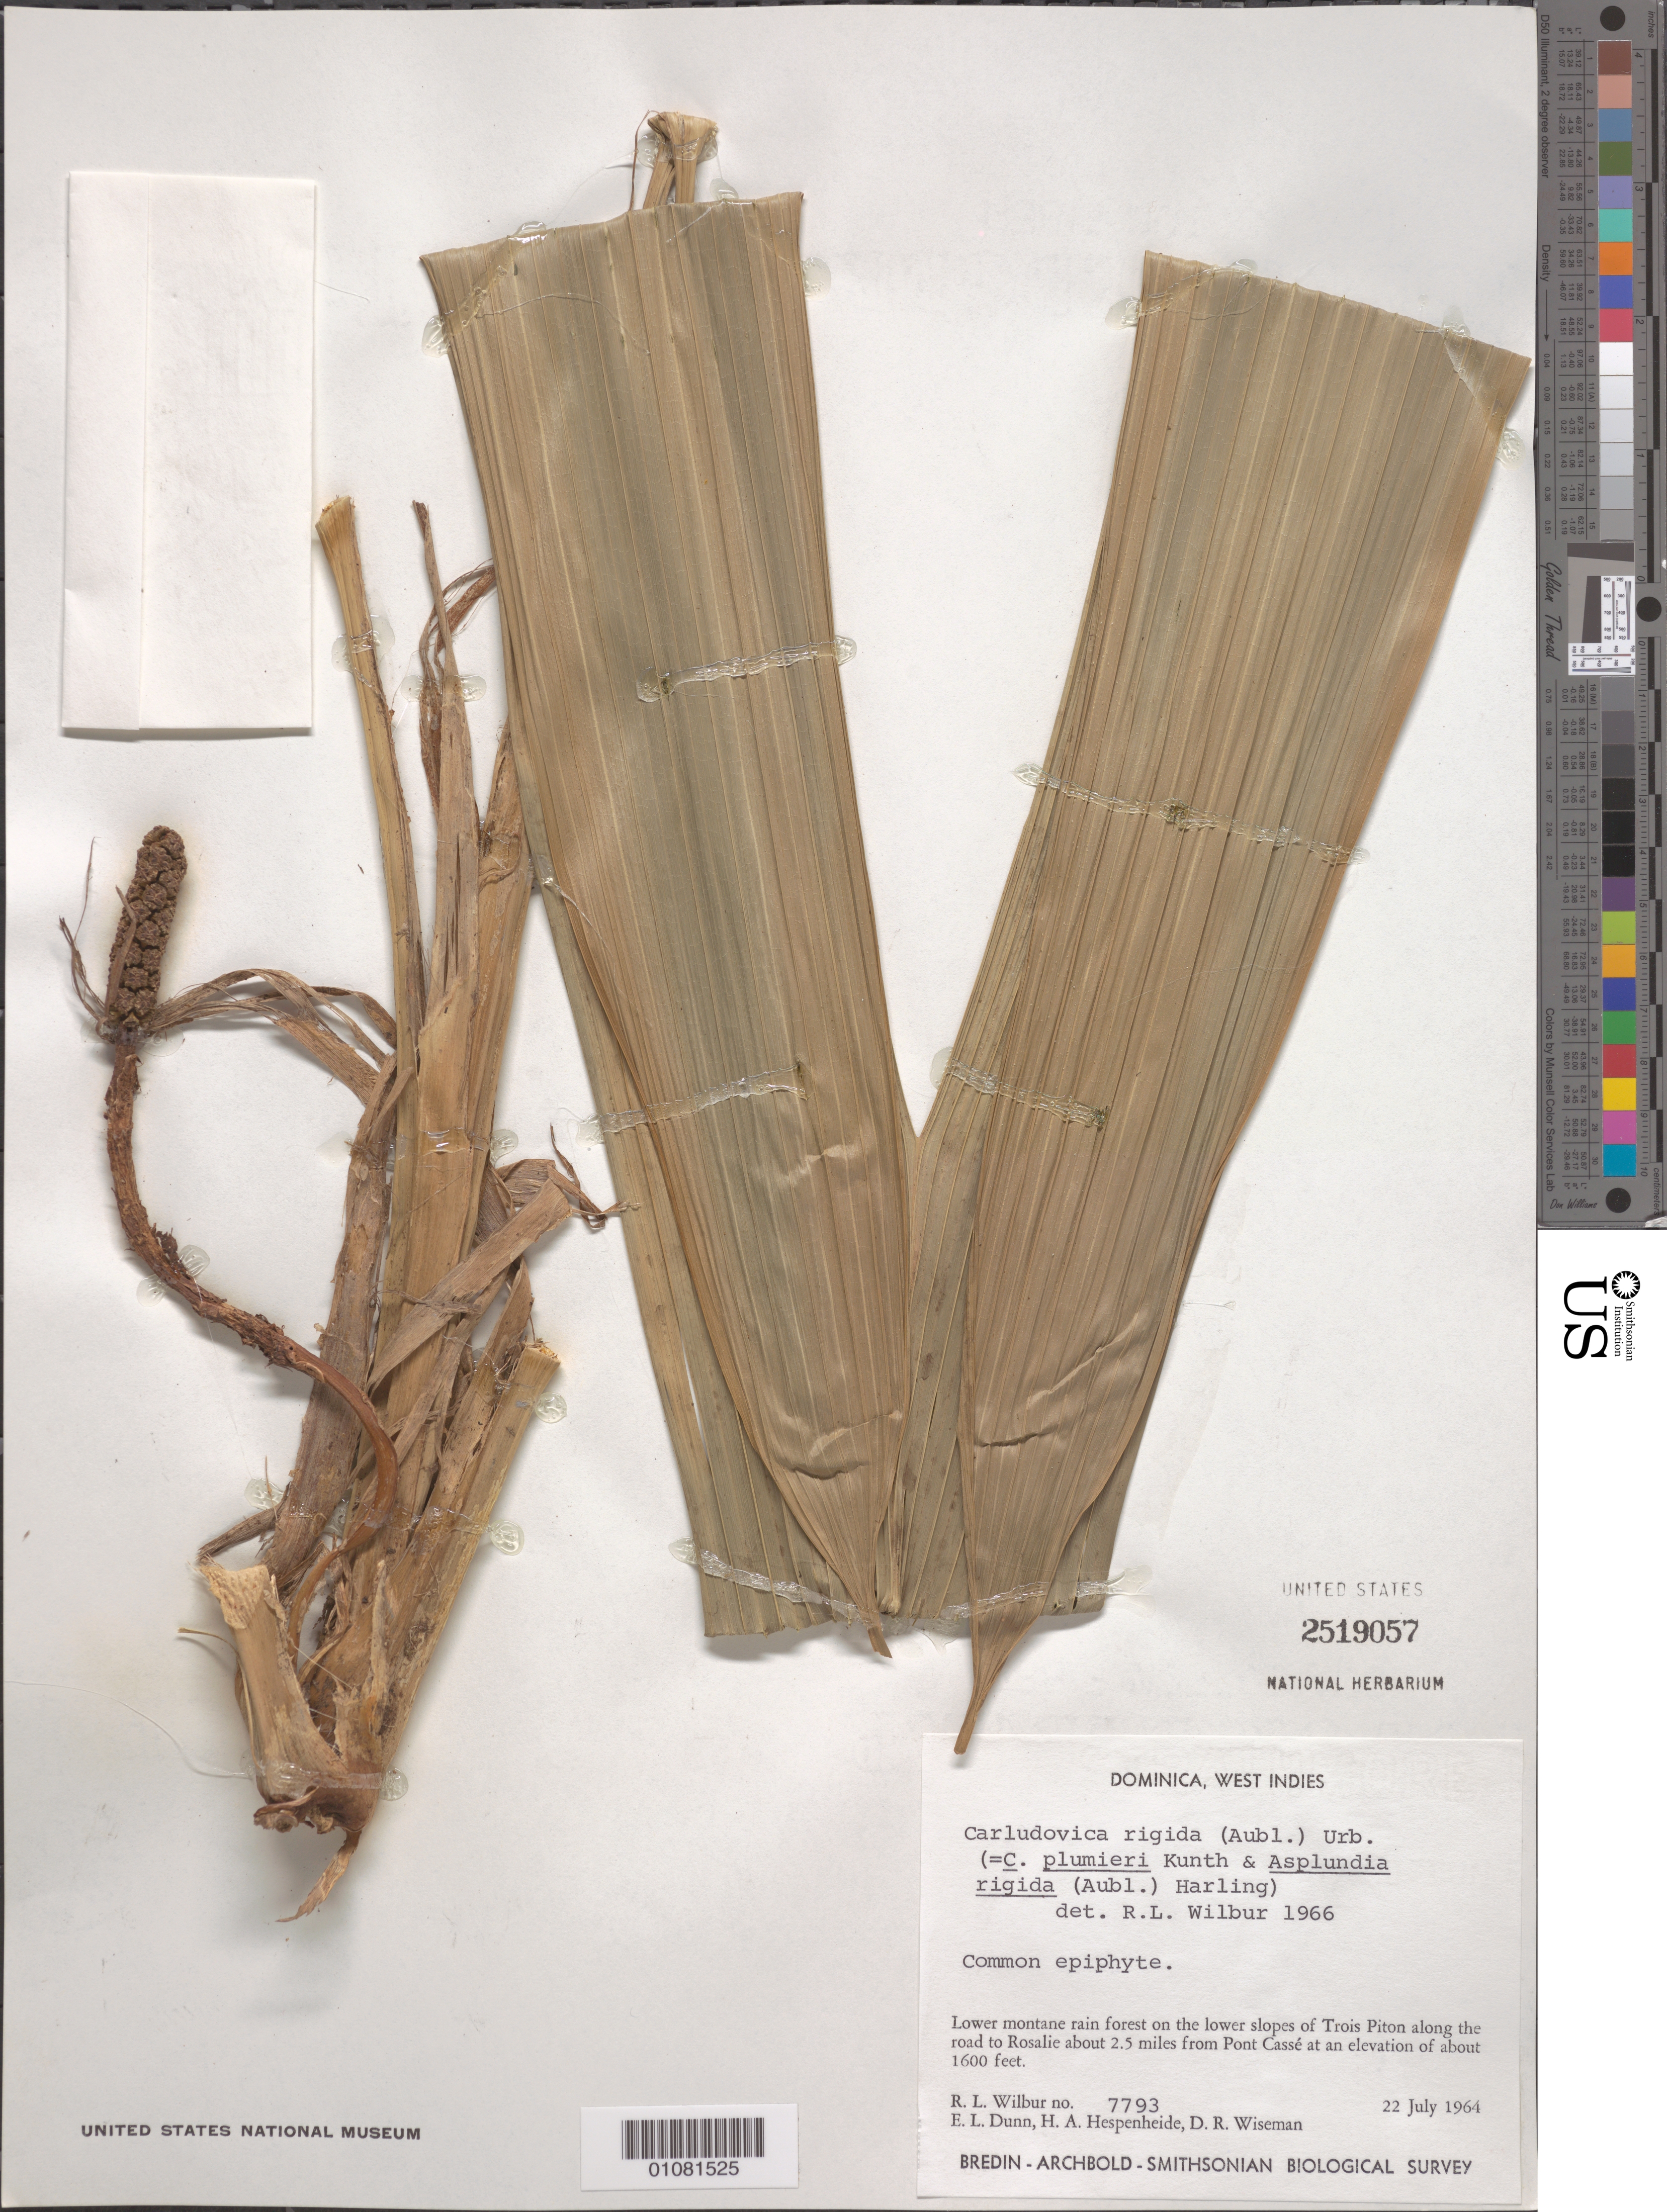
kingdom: Plantae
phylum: Tracheophyta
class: Liliopsida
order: Pandanales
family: Cyclanthaceae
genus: Asplundia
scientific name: Asplundia rigida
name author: (Aubl.) Harling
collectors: R. L. Wilbur, E. Dunn, E. Dunn, H. A. Hespenheide & D. R. Wiseman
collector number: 7793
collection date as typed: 22 Jul 1964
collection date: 1964-07-22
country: Dominica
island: Dominica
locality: Trois Piton along the road to Rosalie about 2.5 miles from Pont Cassé.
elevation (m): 488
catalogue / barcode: US 2519057